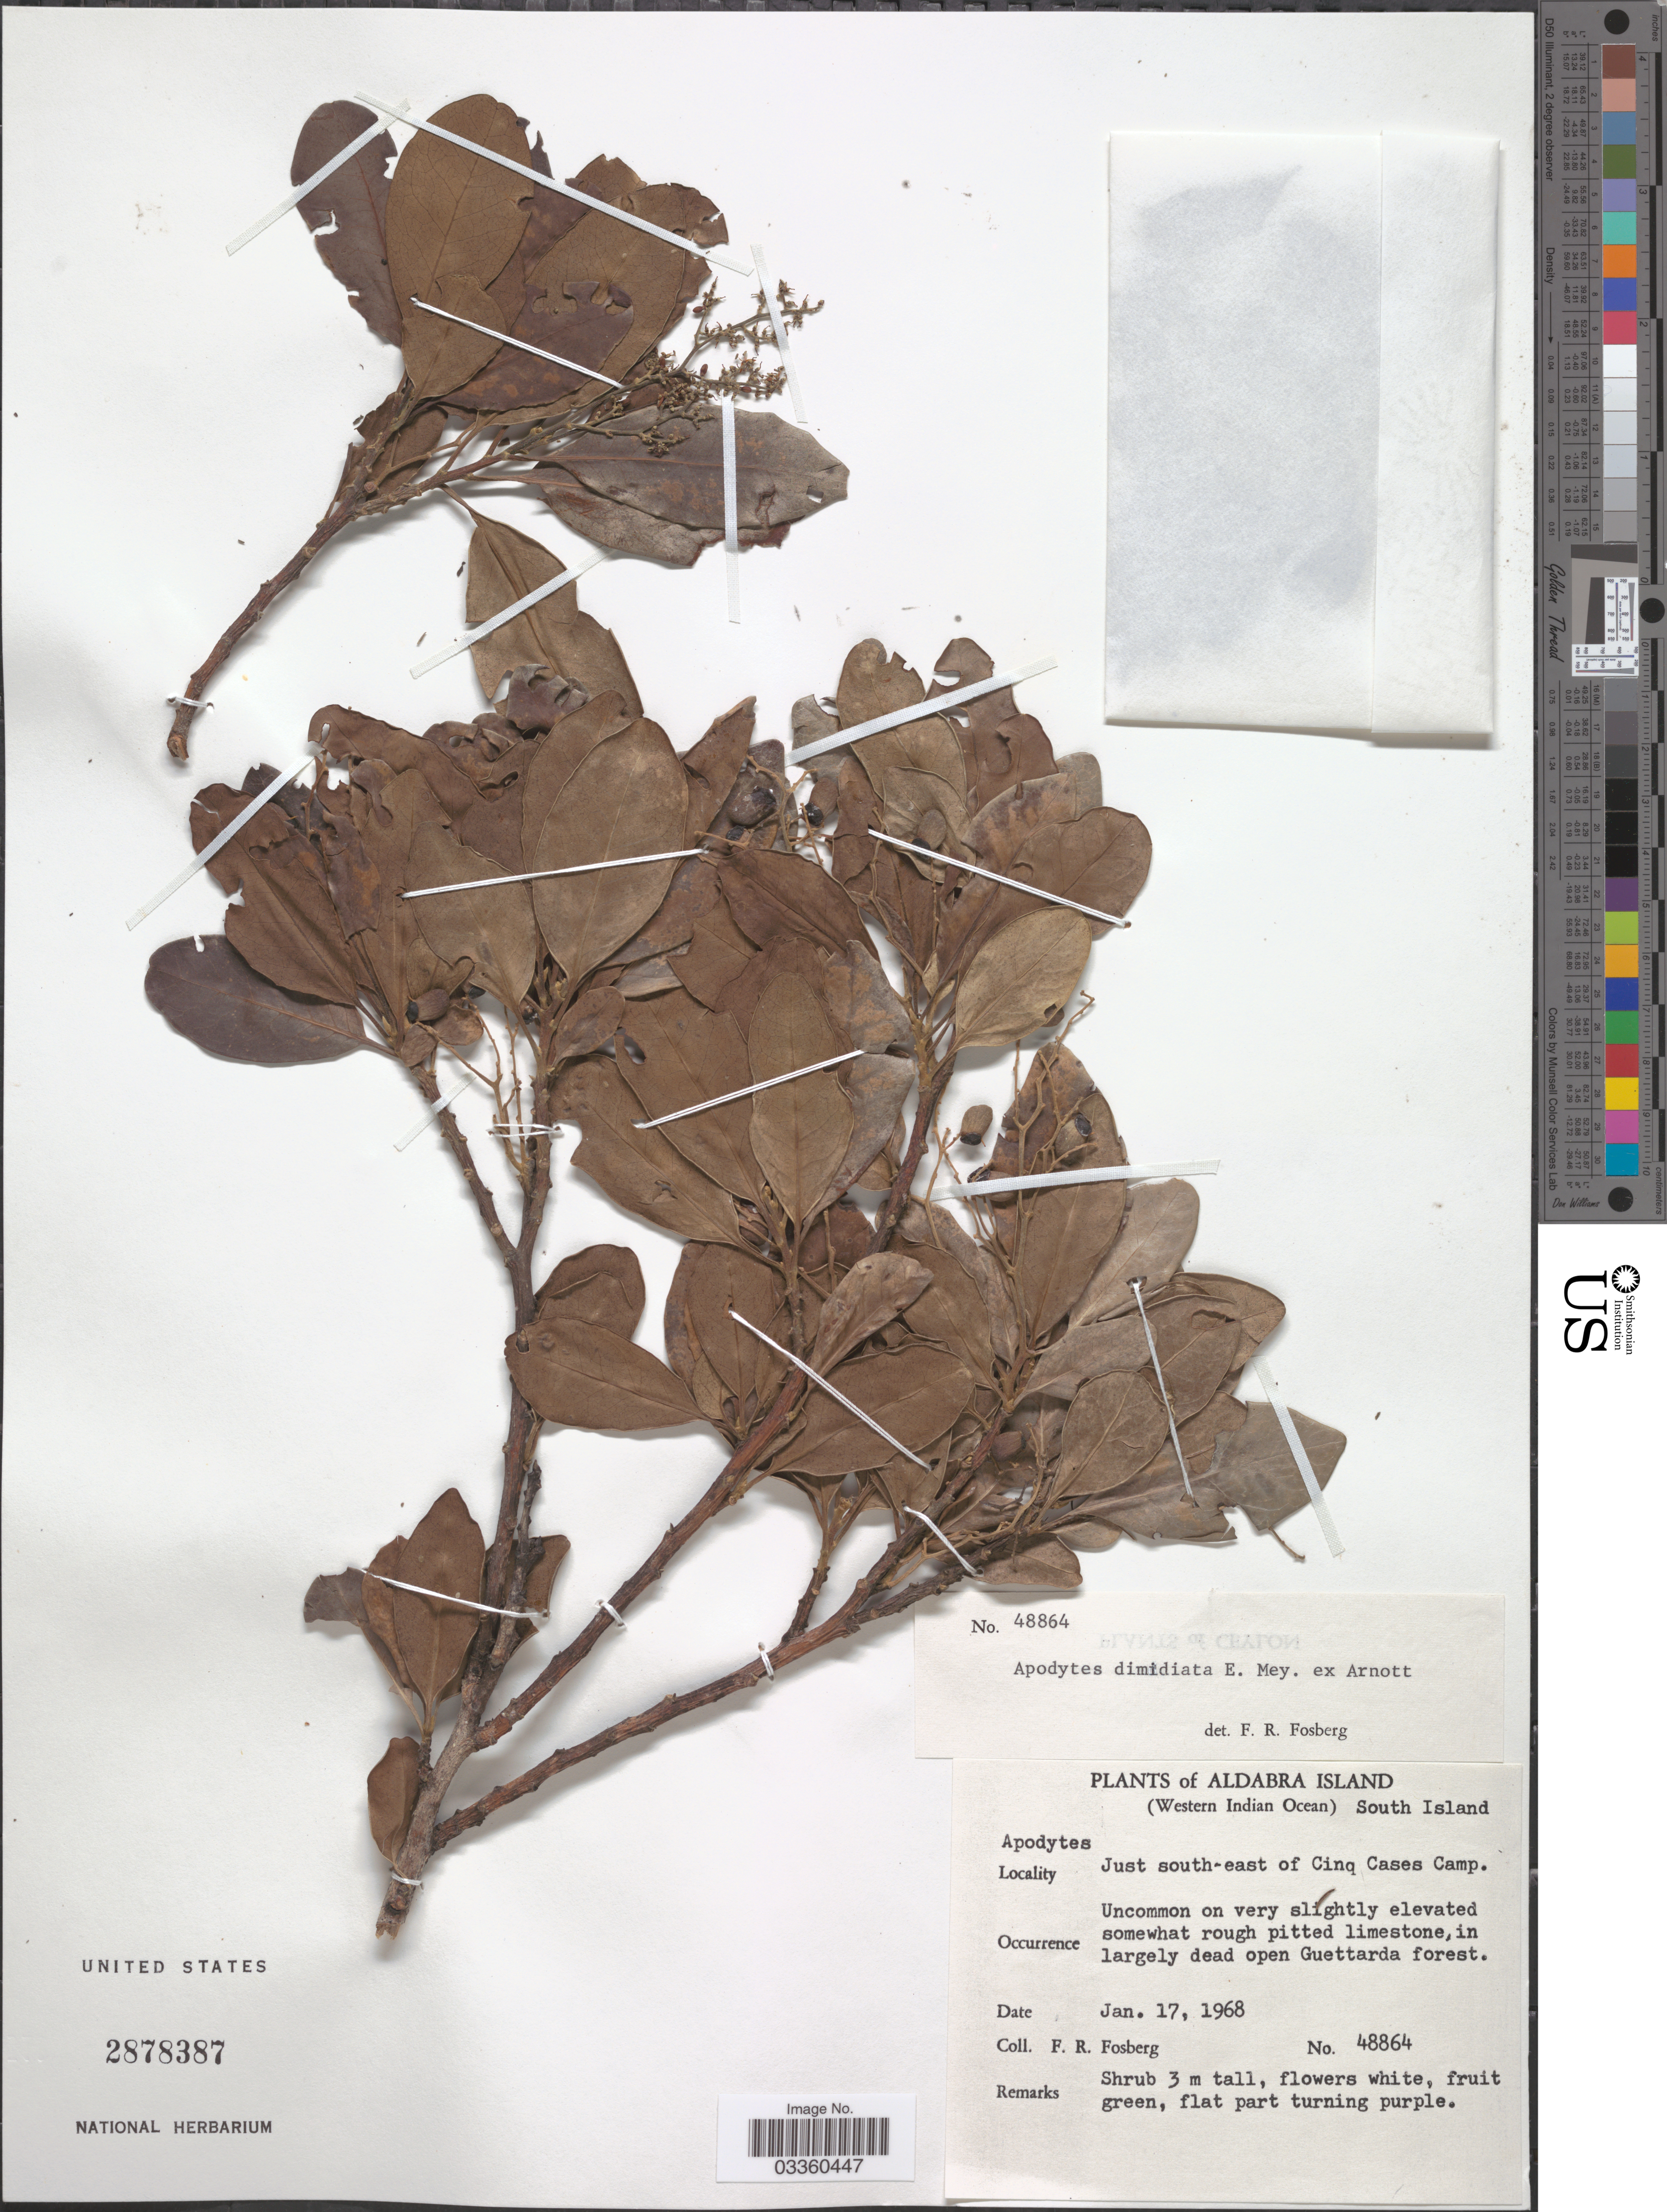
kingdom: Plantae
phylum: Tracheophyta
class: Magnoliopsida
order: Metteniusales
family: Metteniusaceae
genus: Apodytes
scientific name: Apodytes dimidiata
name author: E. Mey. ex Arn.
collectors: F. R. Fosberg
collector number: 48864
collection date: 1968-01-17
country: Seychelles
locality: Aldabra Island (Western Indian Ocean), South Island. Just south-east of Cinq Cases Camp.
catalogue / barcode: US 2878387